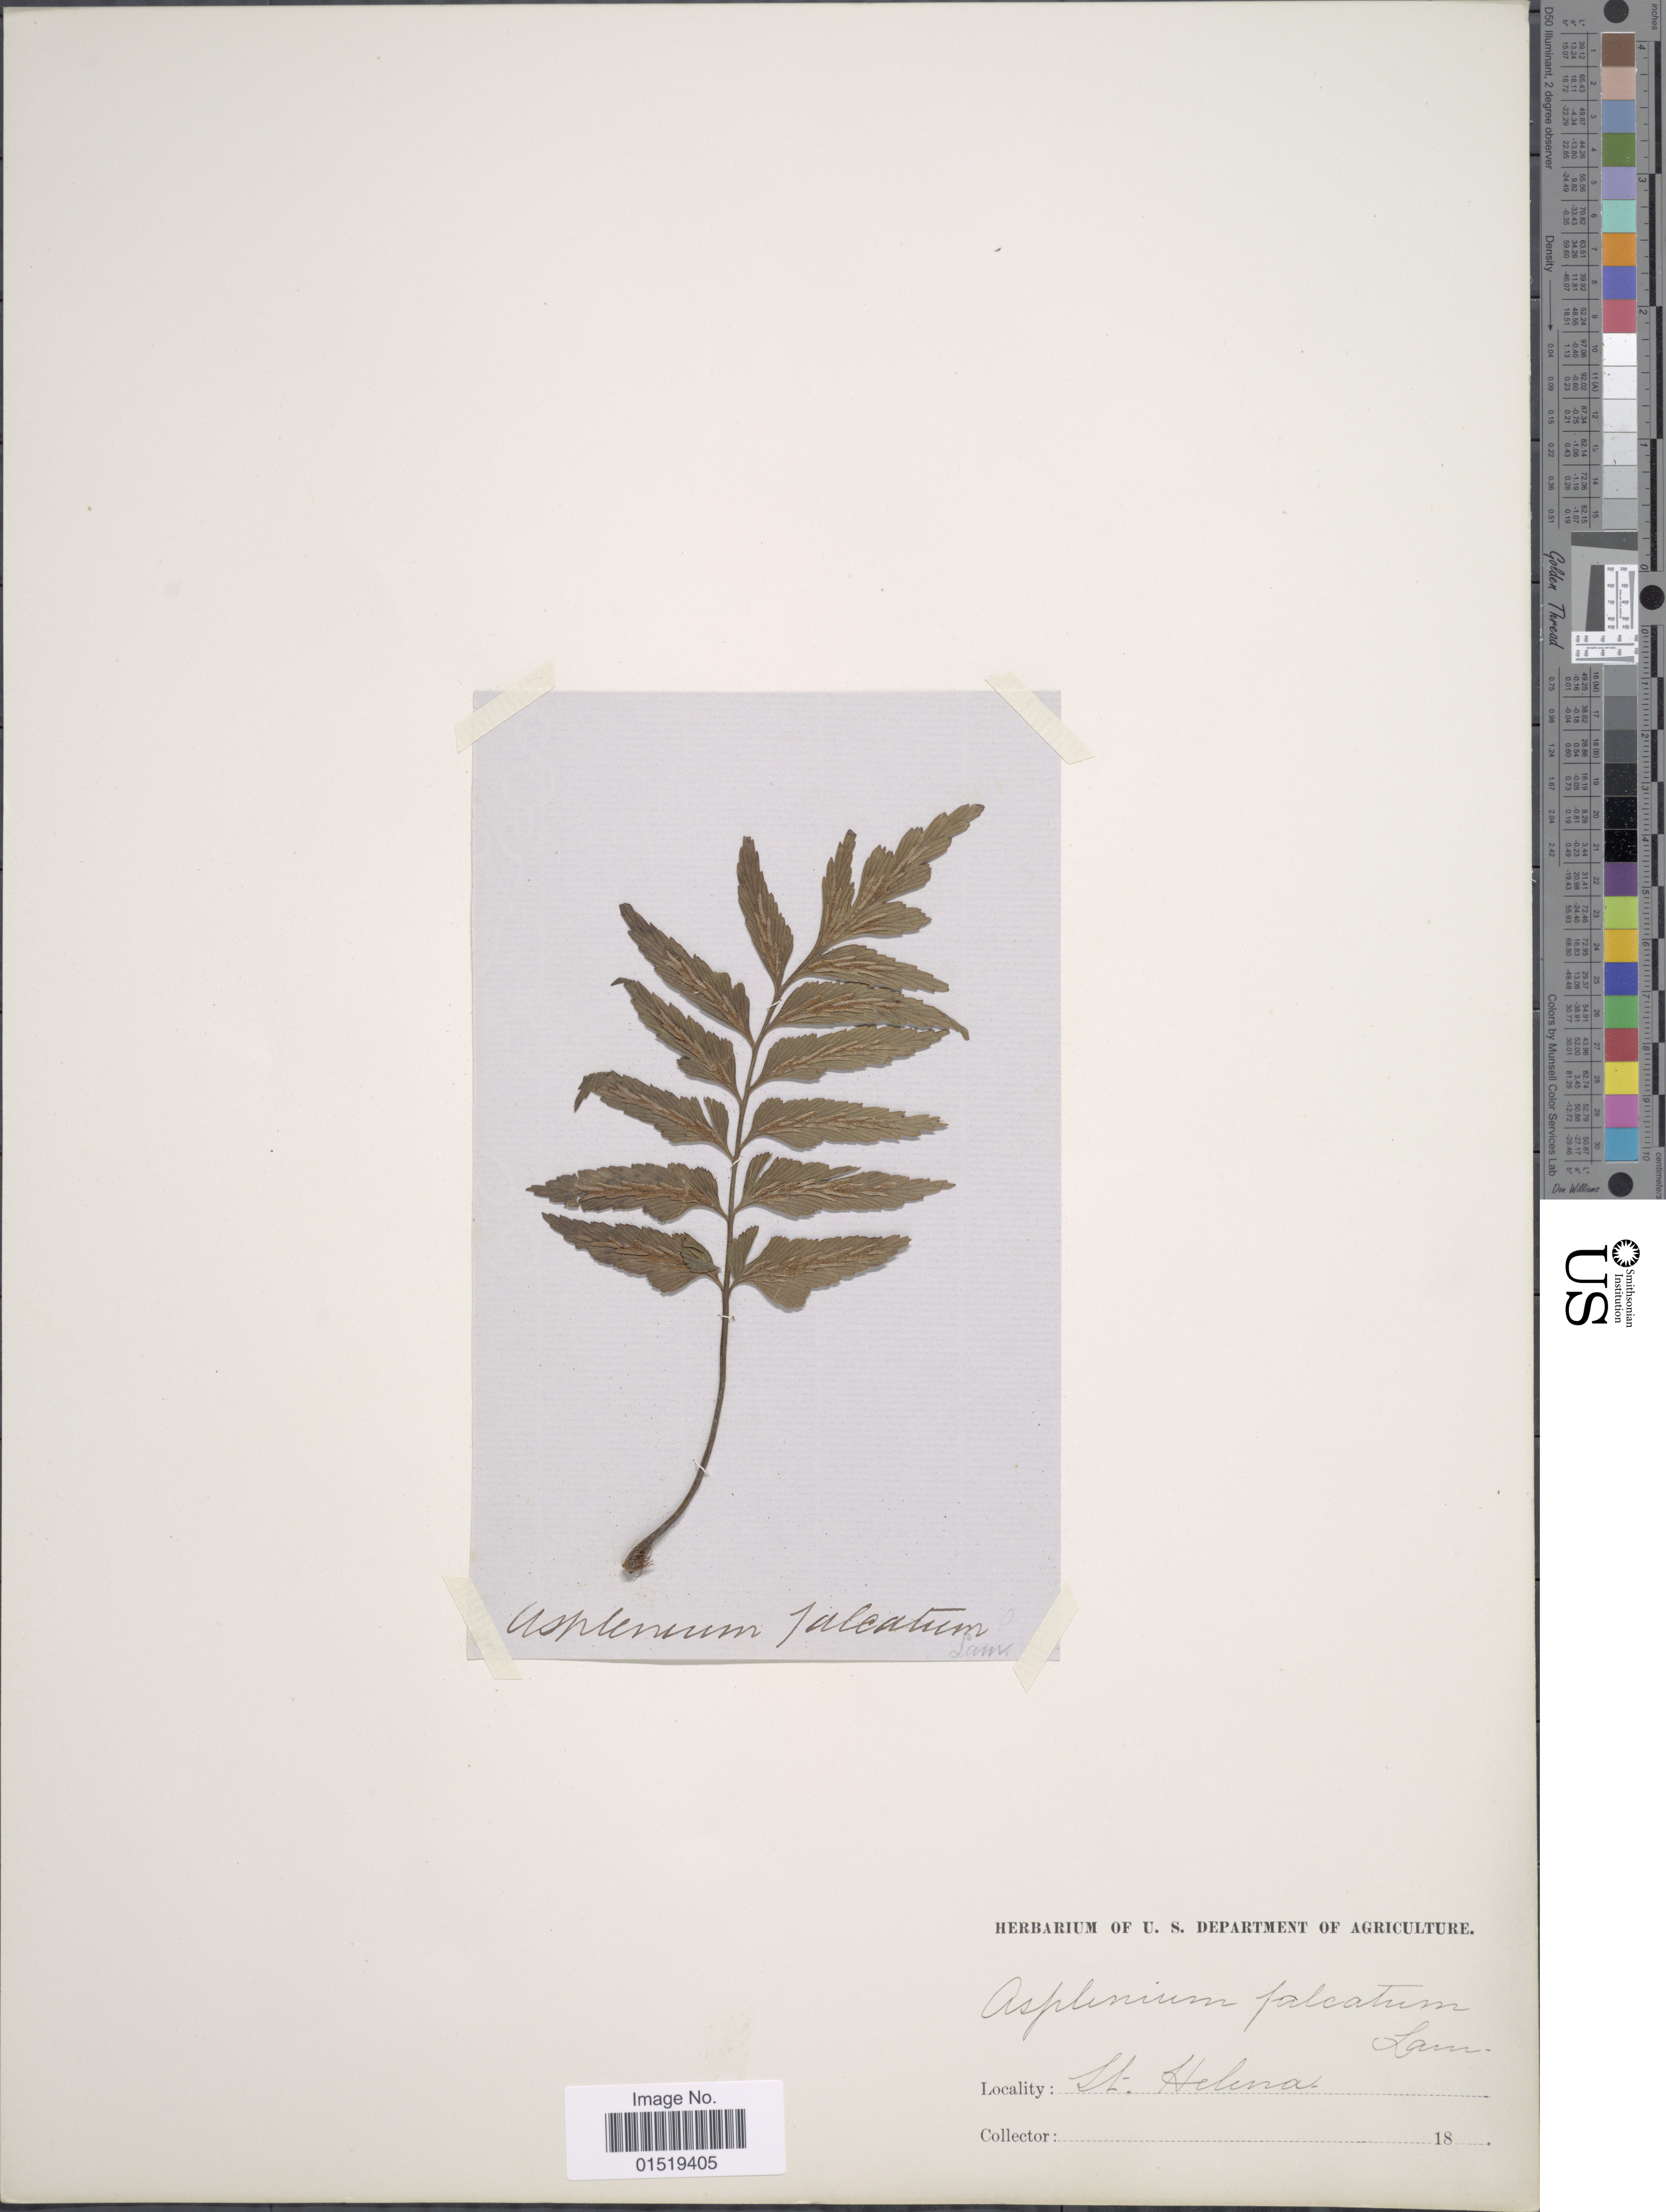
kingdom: Plantae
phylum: Tracheophyta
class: Polypodiopsida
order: Polypodiales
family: Aspleniaceae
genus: Asplenium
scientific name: Asplenium polyodon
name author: G. Forst.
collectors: U.S. Department of Agriculture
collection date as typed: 18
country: St. Helena Islands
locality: St.Helena.